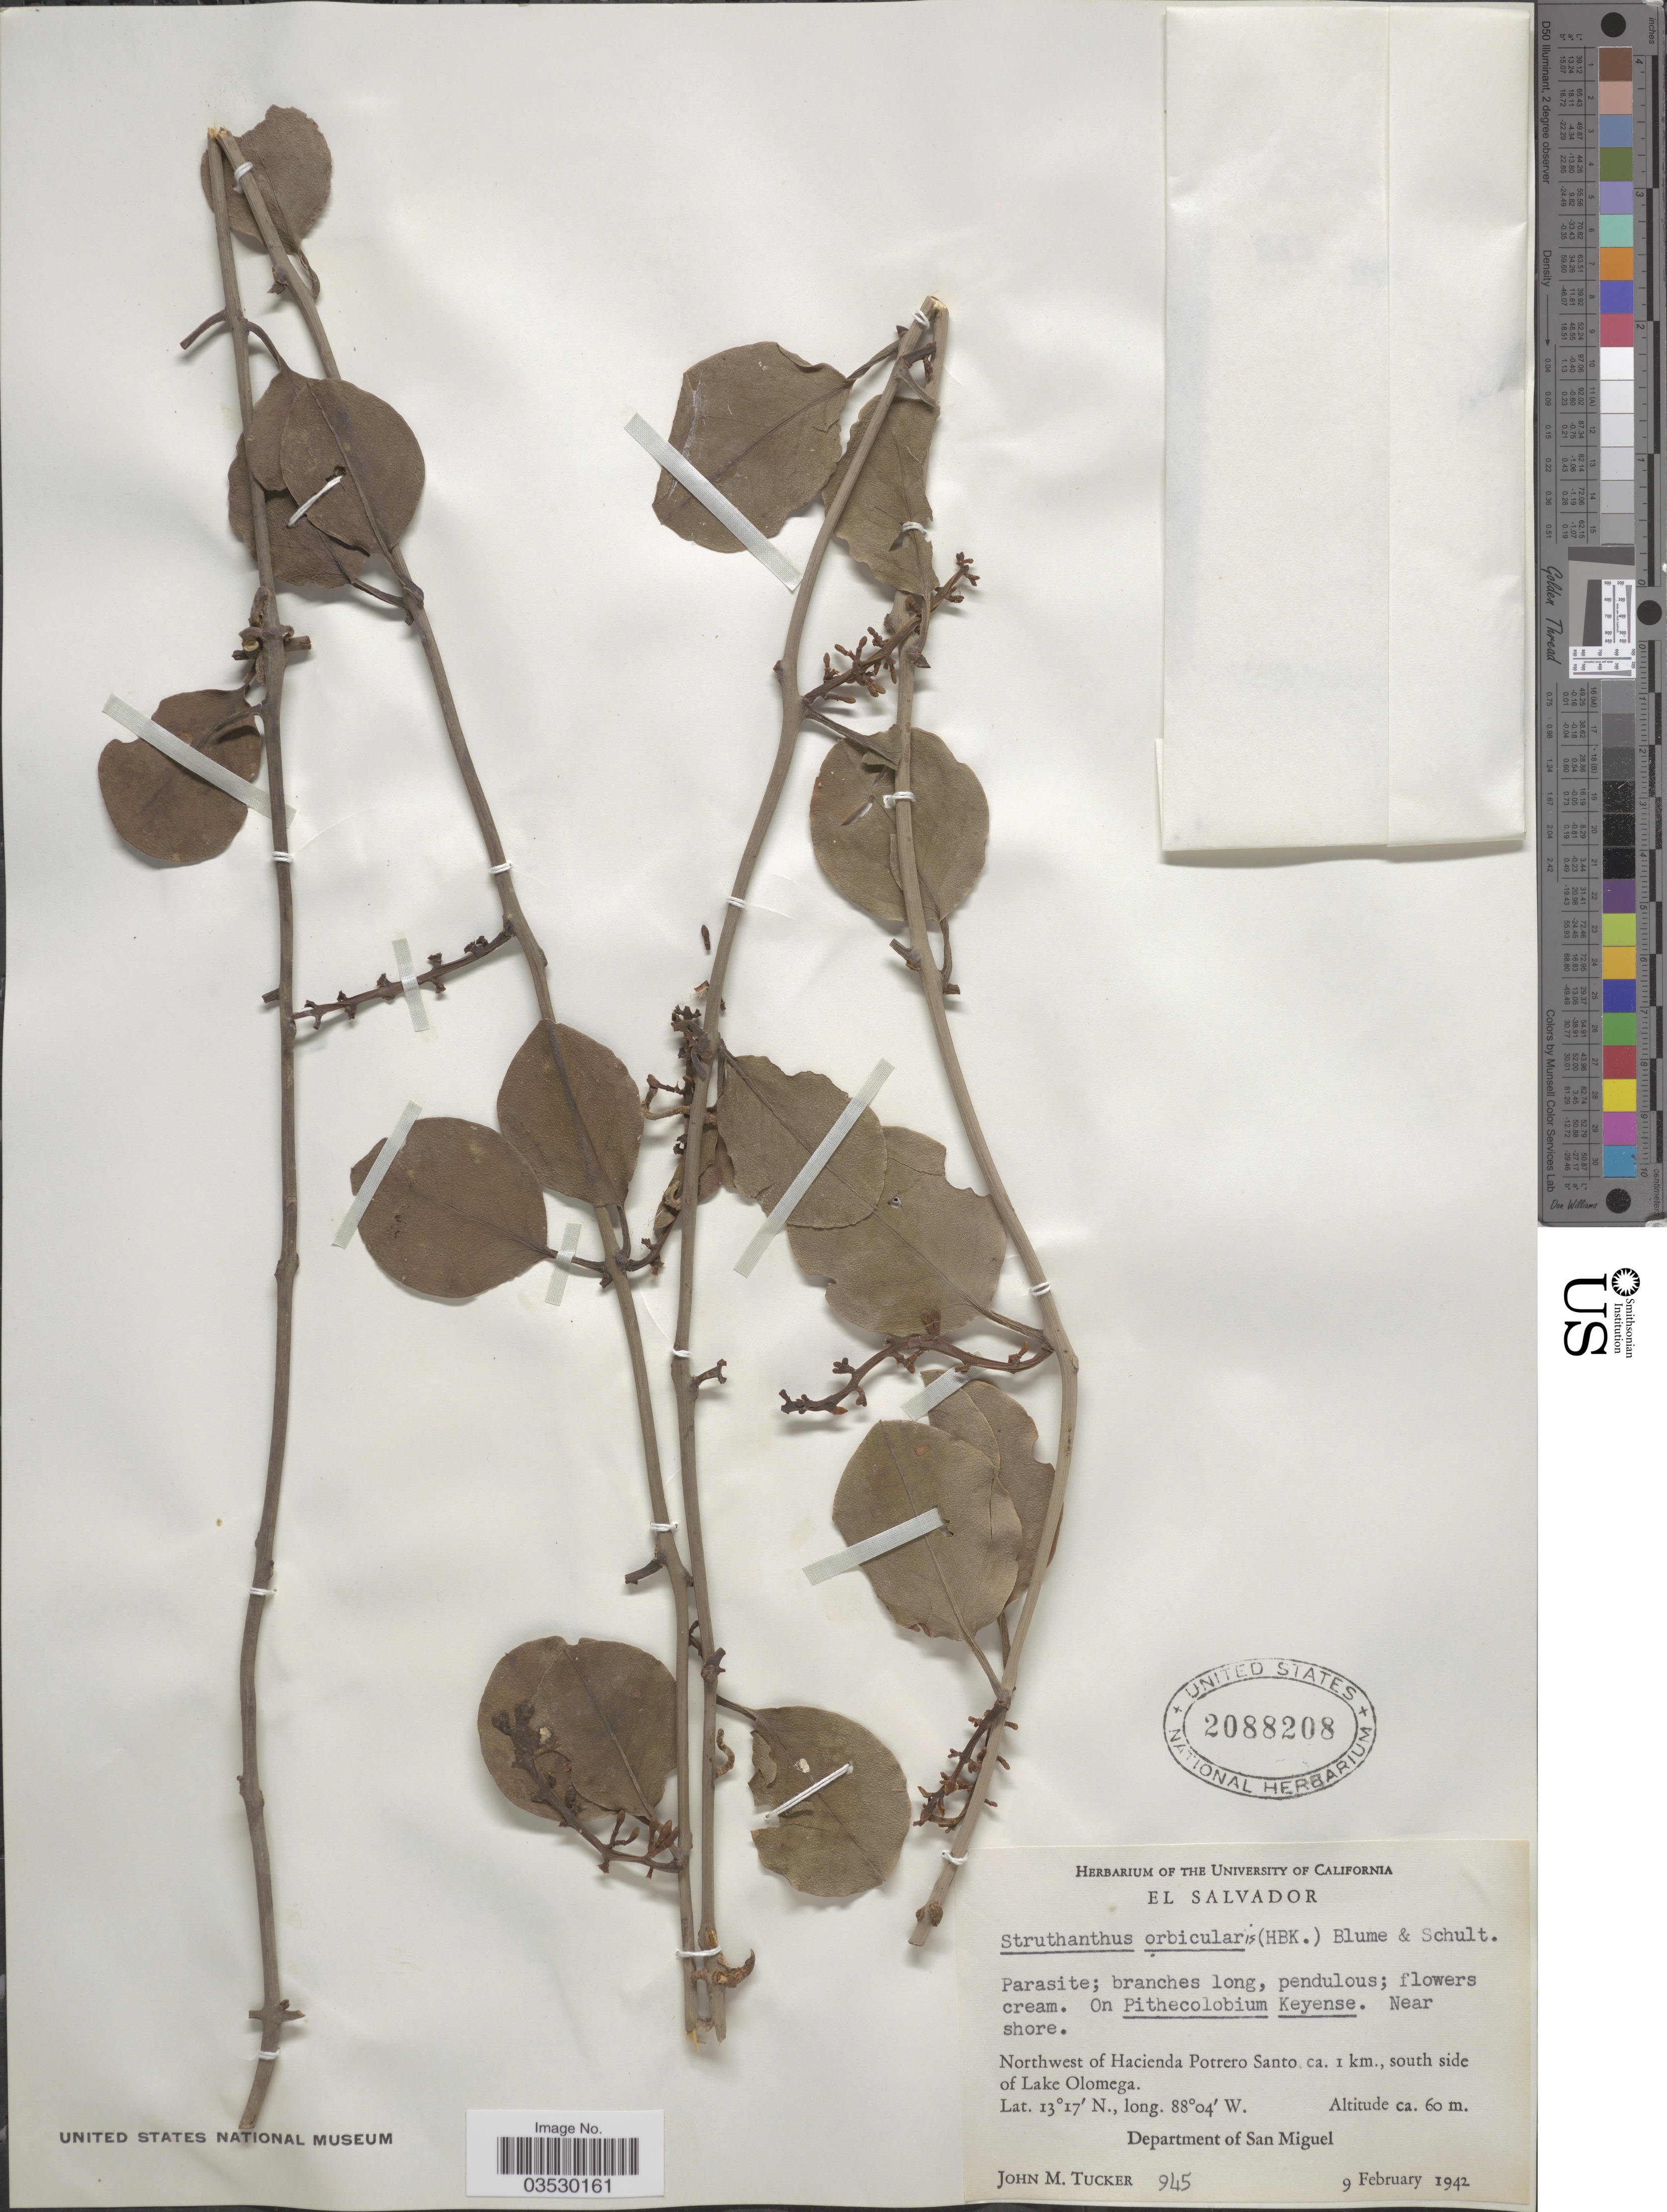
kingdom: Plantae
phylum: Tracheophyta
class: Magnoliopsida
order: Santalales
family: Loranthaceae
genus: Struthanthus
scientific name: Struthanthus orbicularis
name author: (Kunth) Blume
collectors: J. M. Tucker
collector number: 945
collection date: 1942-02-09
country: El Salvador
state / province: San Miguel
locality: Northwest of Hacienda Potrero Santo ca. 1 km., south side of Lake Olomega. Department of San Miguel.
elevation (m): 60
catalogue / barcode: US 2088208